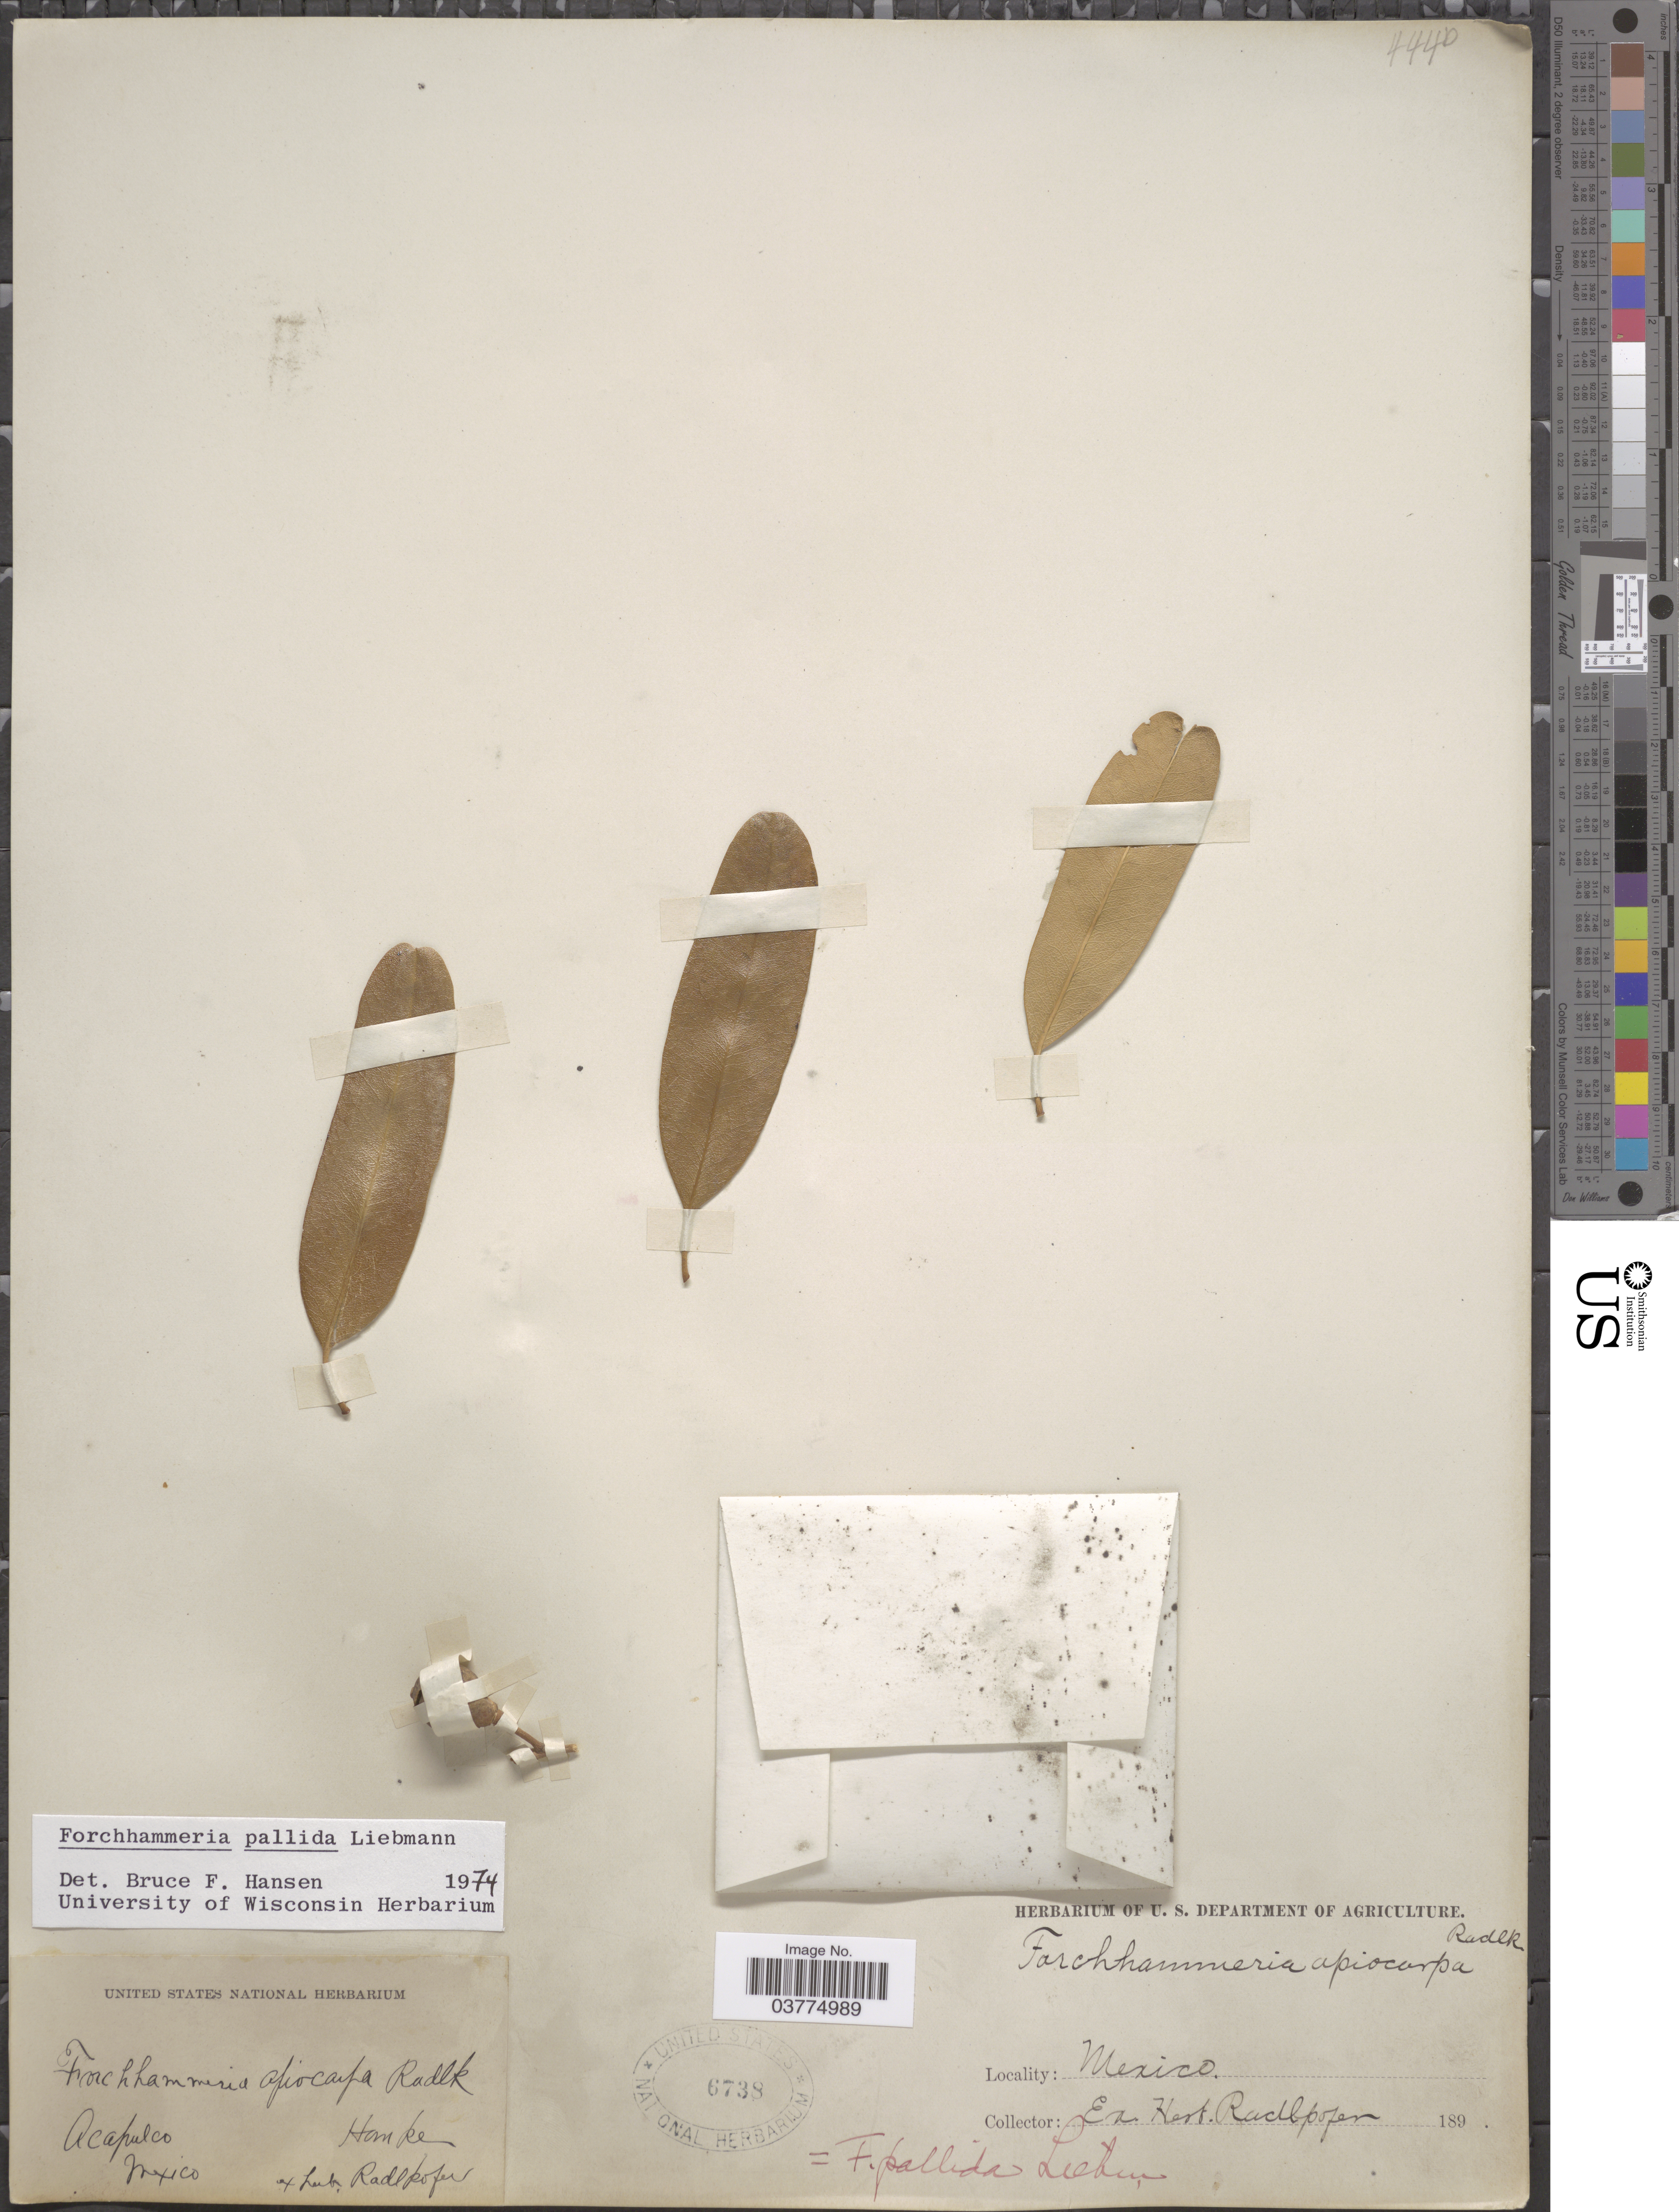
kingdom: Plantae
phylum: Tracheophyta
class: Magnoliopsida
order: Brassicales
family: Stixaceae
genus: Forchhammeria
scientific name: Forchhammeria pallida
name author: Liebm.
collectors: Ex Herb. Radlkofer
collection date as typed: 189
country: Mexico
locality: Acapulco. Hamke [interpreted].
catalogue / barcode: US 6738